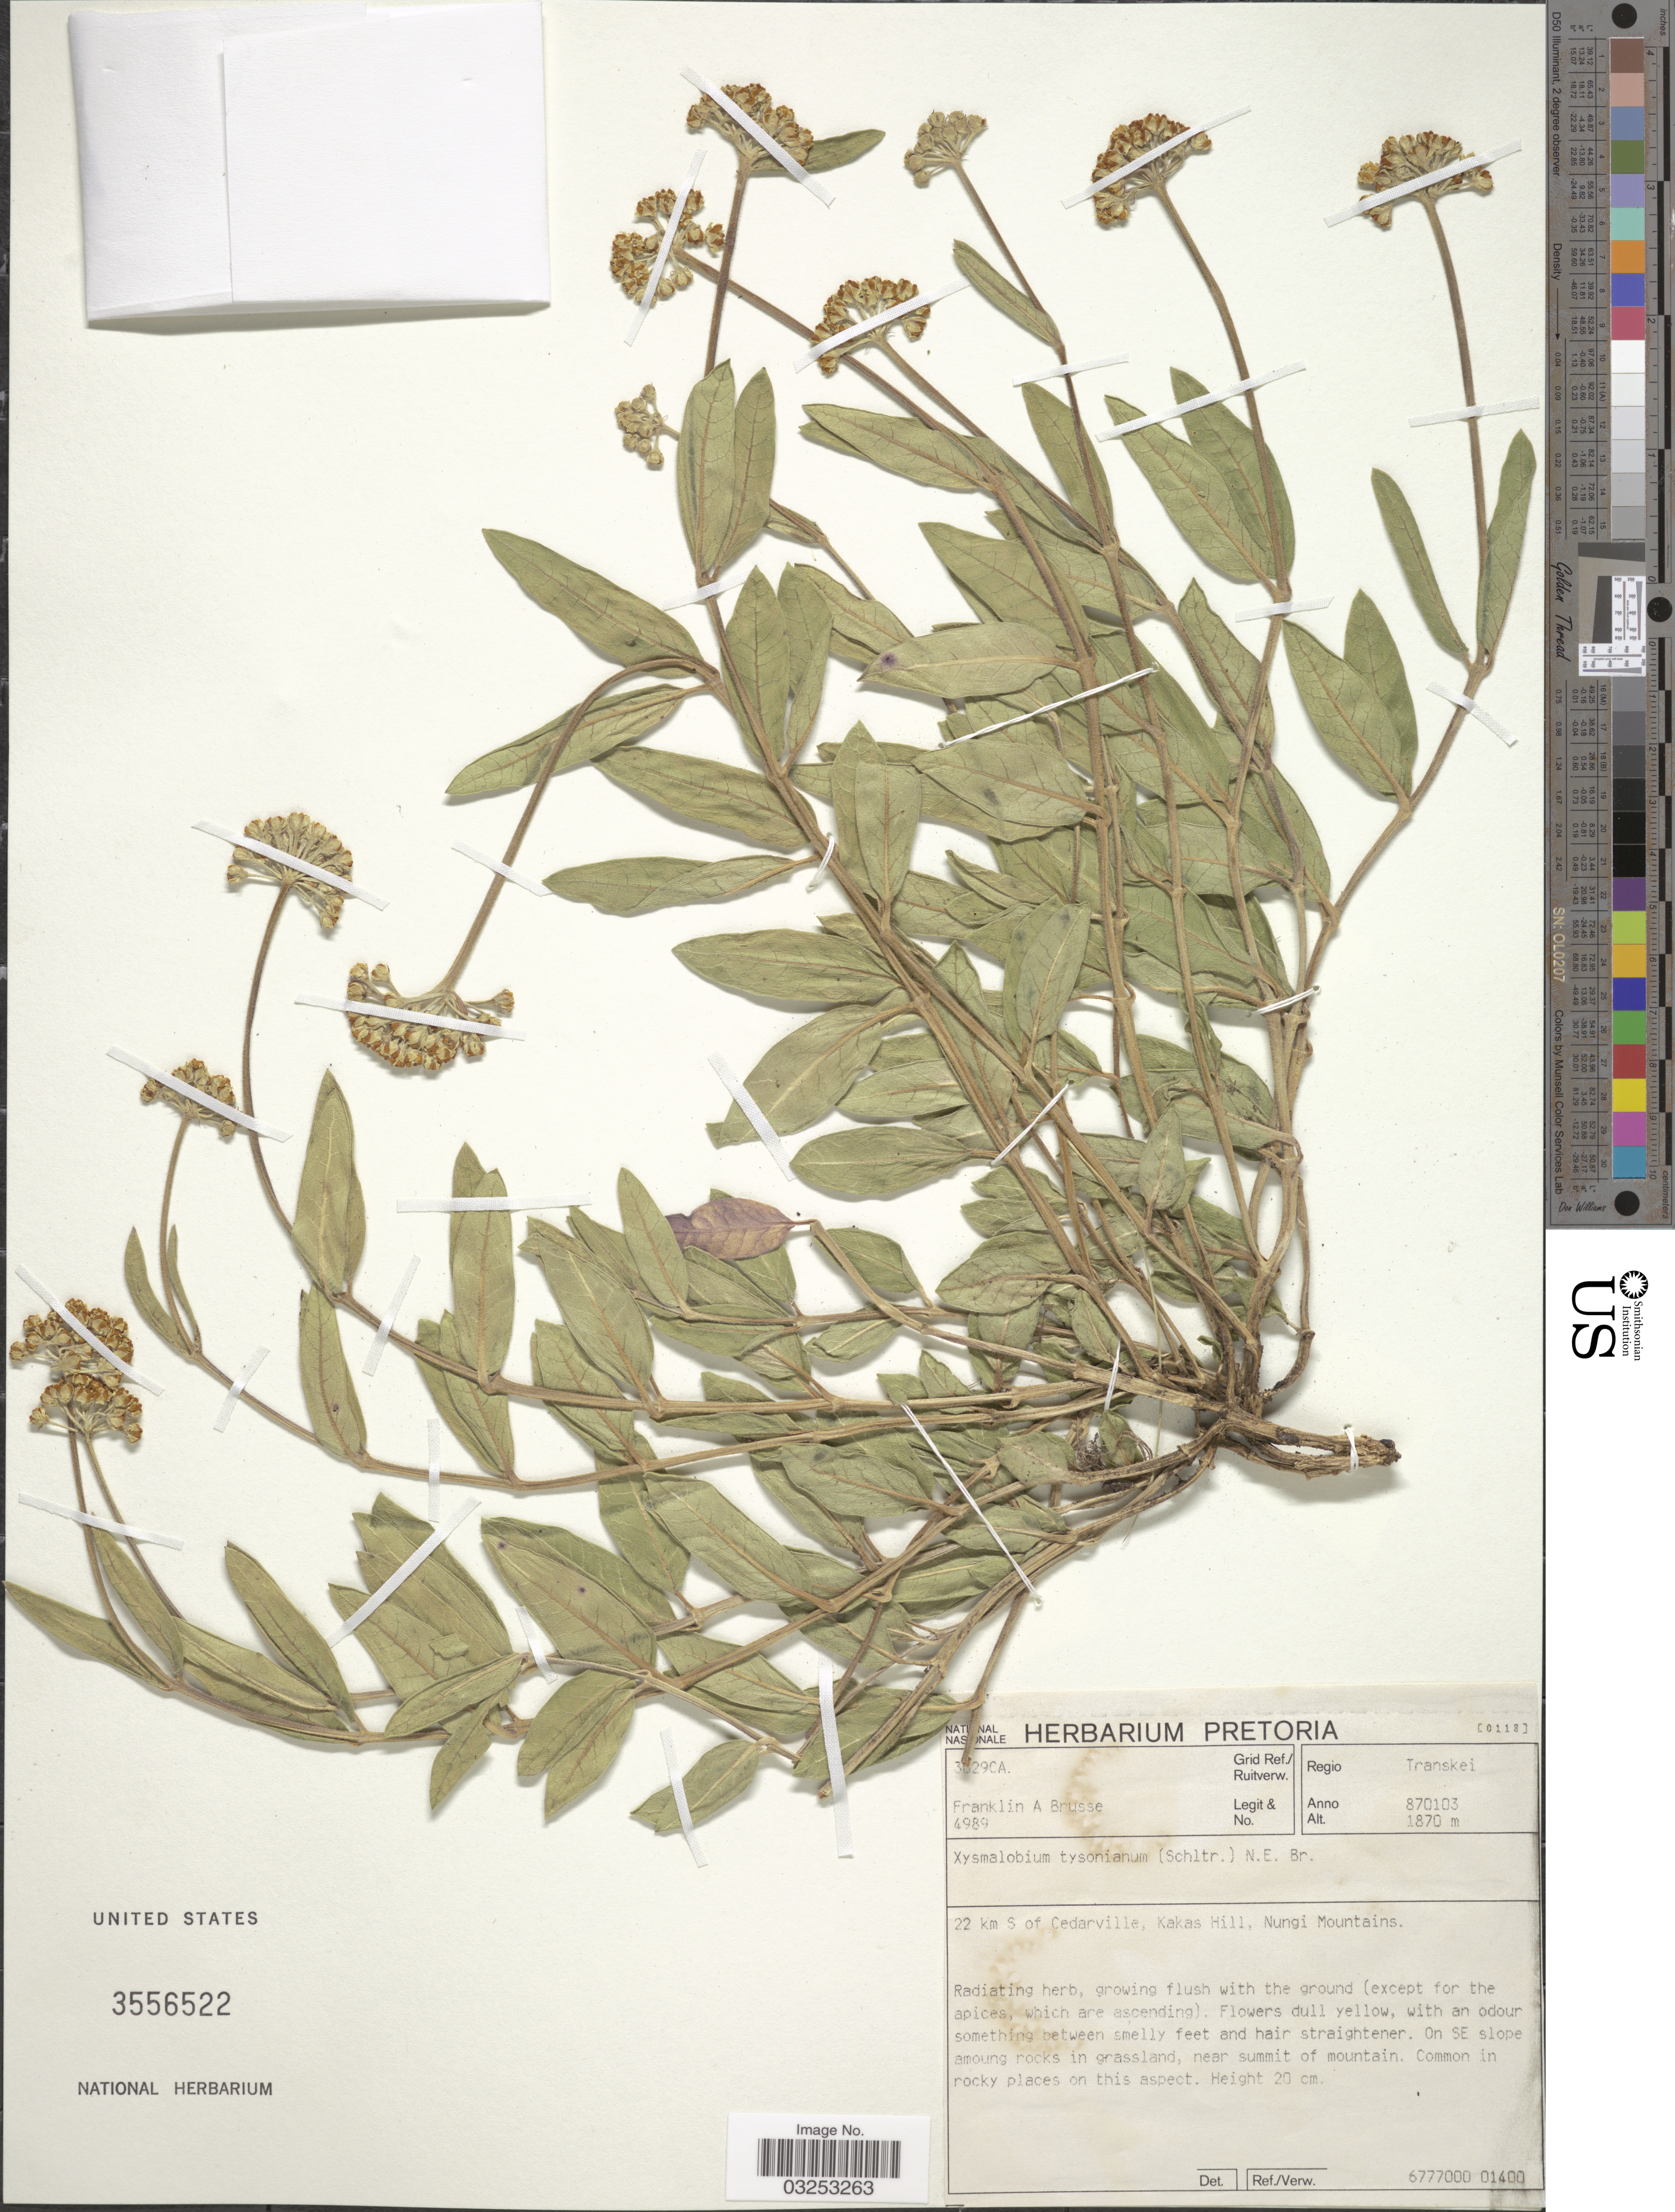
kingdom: Plantae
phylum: Tracheophyta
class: Magnoliopsida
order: Gentianales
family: Apocynaceae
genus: Xysmalobium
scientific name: Xysmalobium tysonianum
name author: N.E. Br.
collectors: F. A. Brusse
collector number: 4989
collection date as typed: Transcribed d/m/y: 3/1/87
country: South Africa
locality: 3829CA Grid Ref. Regio Transkei. 22 km S of Cedarville, Kakas Hill, Nungi Mountains.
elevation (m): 1870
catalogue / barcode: US 3556522